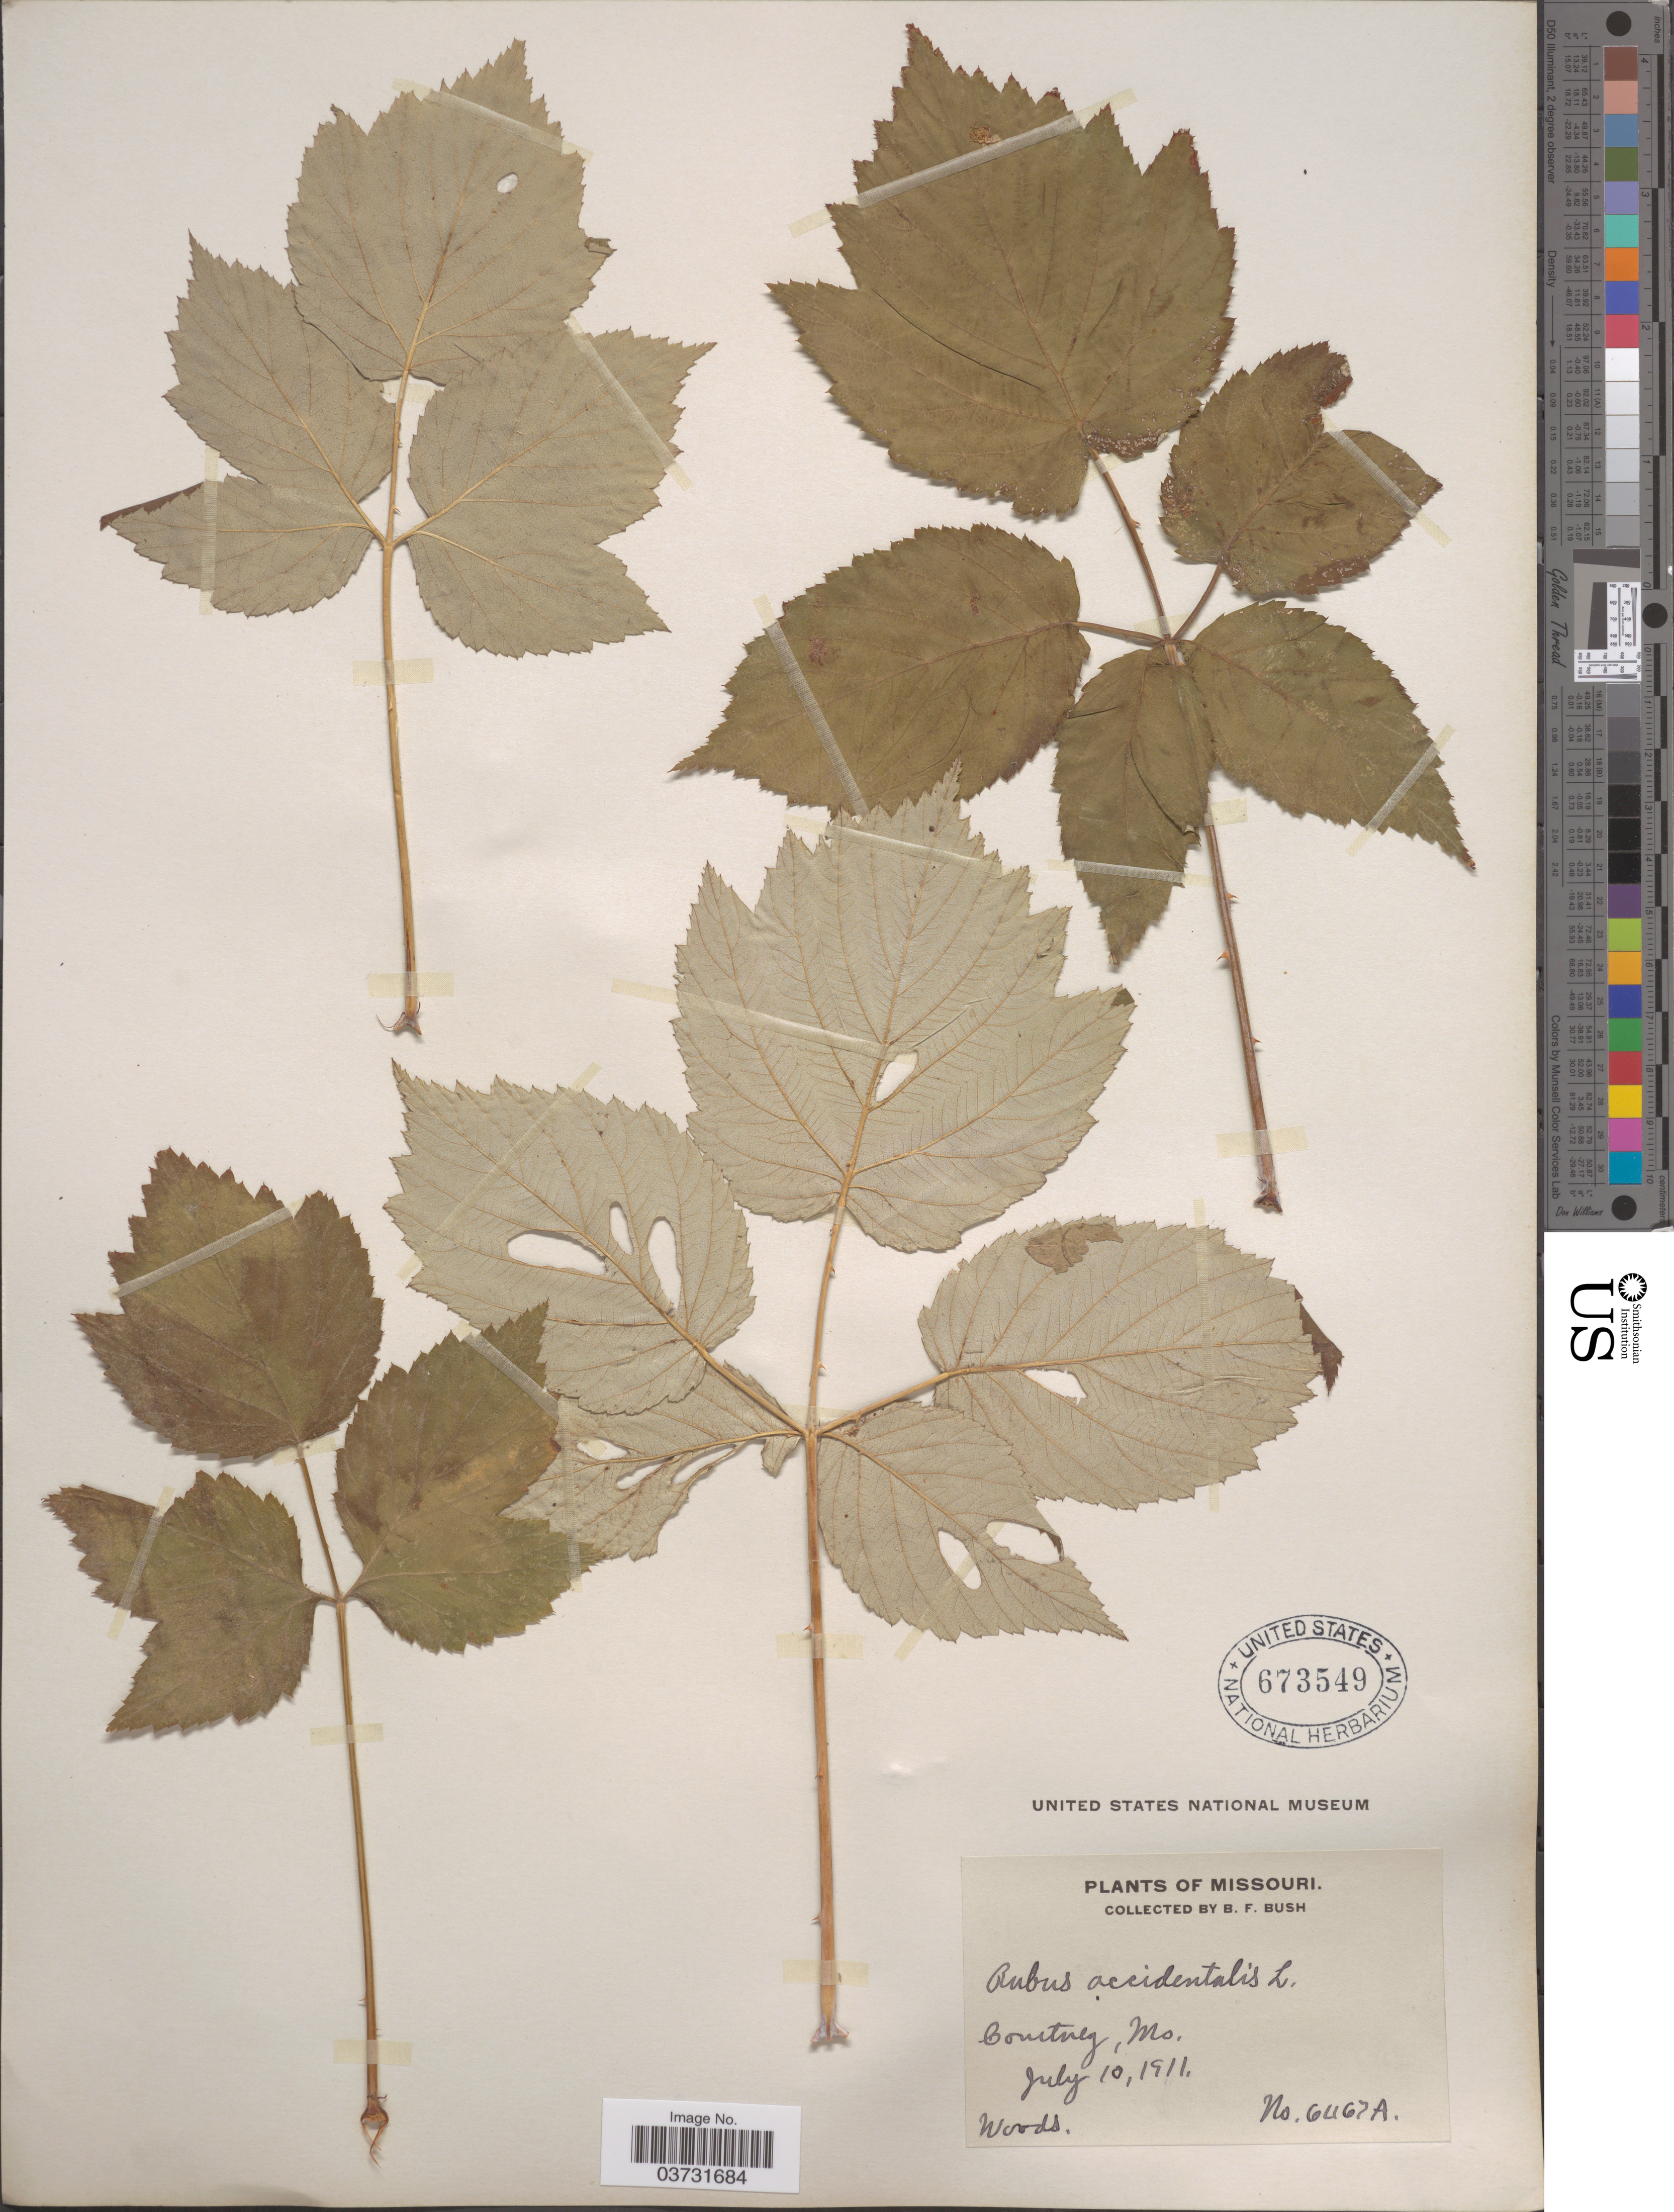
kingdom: Plantae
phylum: Tracheophyta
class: Magnoliopsida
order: Rosales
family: Rosaceae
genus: Rubus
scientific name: Rubus occidentalis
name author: L.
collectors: B. F. Bush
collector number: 6467A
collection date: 1911-07-10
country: United States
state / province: Missouri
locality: Courtney.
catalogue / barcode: US 673549